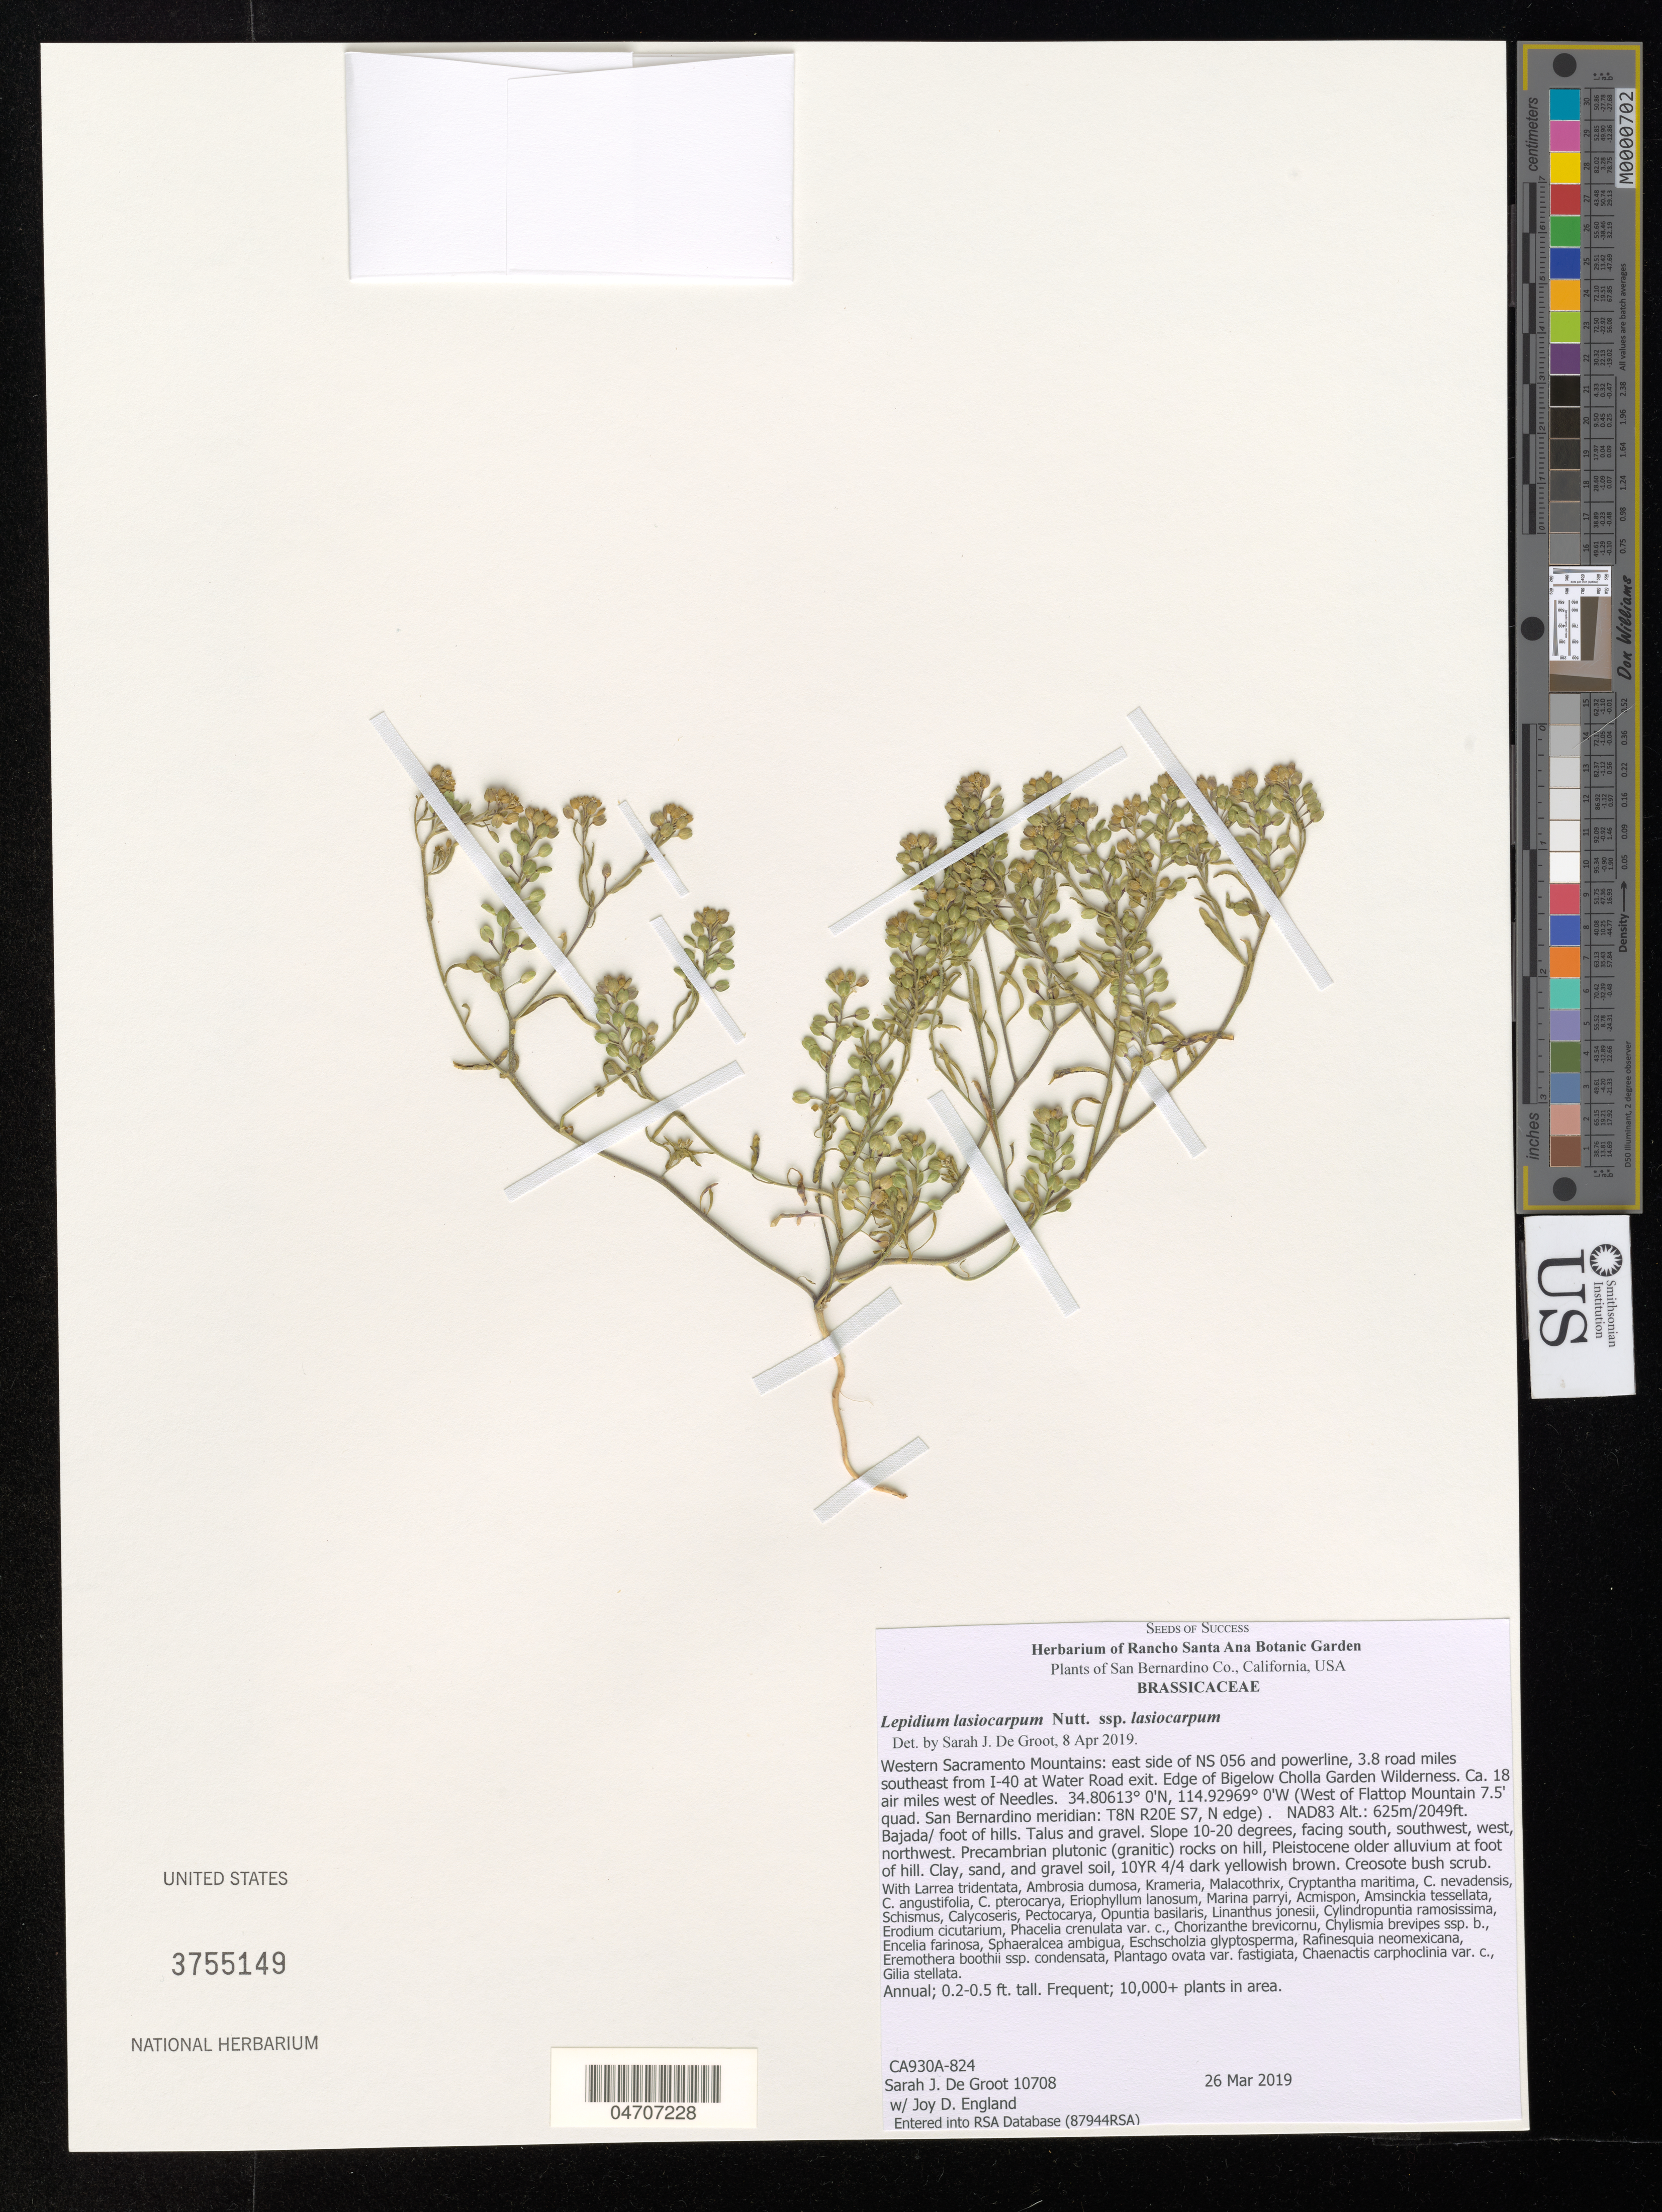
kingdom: Plantae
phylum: Tracheophyta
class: Magnoliopsida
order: Brassicales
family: Brassicaceae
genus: Lepidium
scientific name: Lepidium lasiocarpum var. wrightii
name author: (A. Gray) C.L. Hitchc.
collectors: S. De Groot & J. England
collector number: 10708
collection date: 2019-03-26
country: United States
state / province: California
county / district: San Bernardino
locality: San Bernardino Co. Western Sacramento Mountains: east side of NS 056 and powerline, 3.8 road miles southeast from I-40 at Water Road exit. Edge of Bigelow Cholla Garden Wilderness. Ca. 18 air miles west of Needles. (West of Flattop Mountain 7.5'quad. San Bernardino meridian: T8N R20E S7, N edge). NAD83.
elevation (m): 625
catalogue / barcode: US 3755149